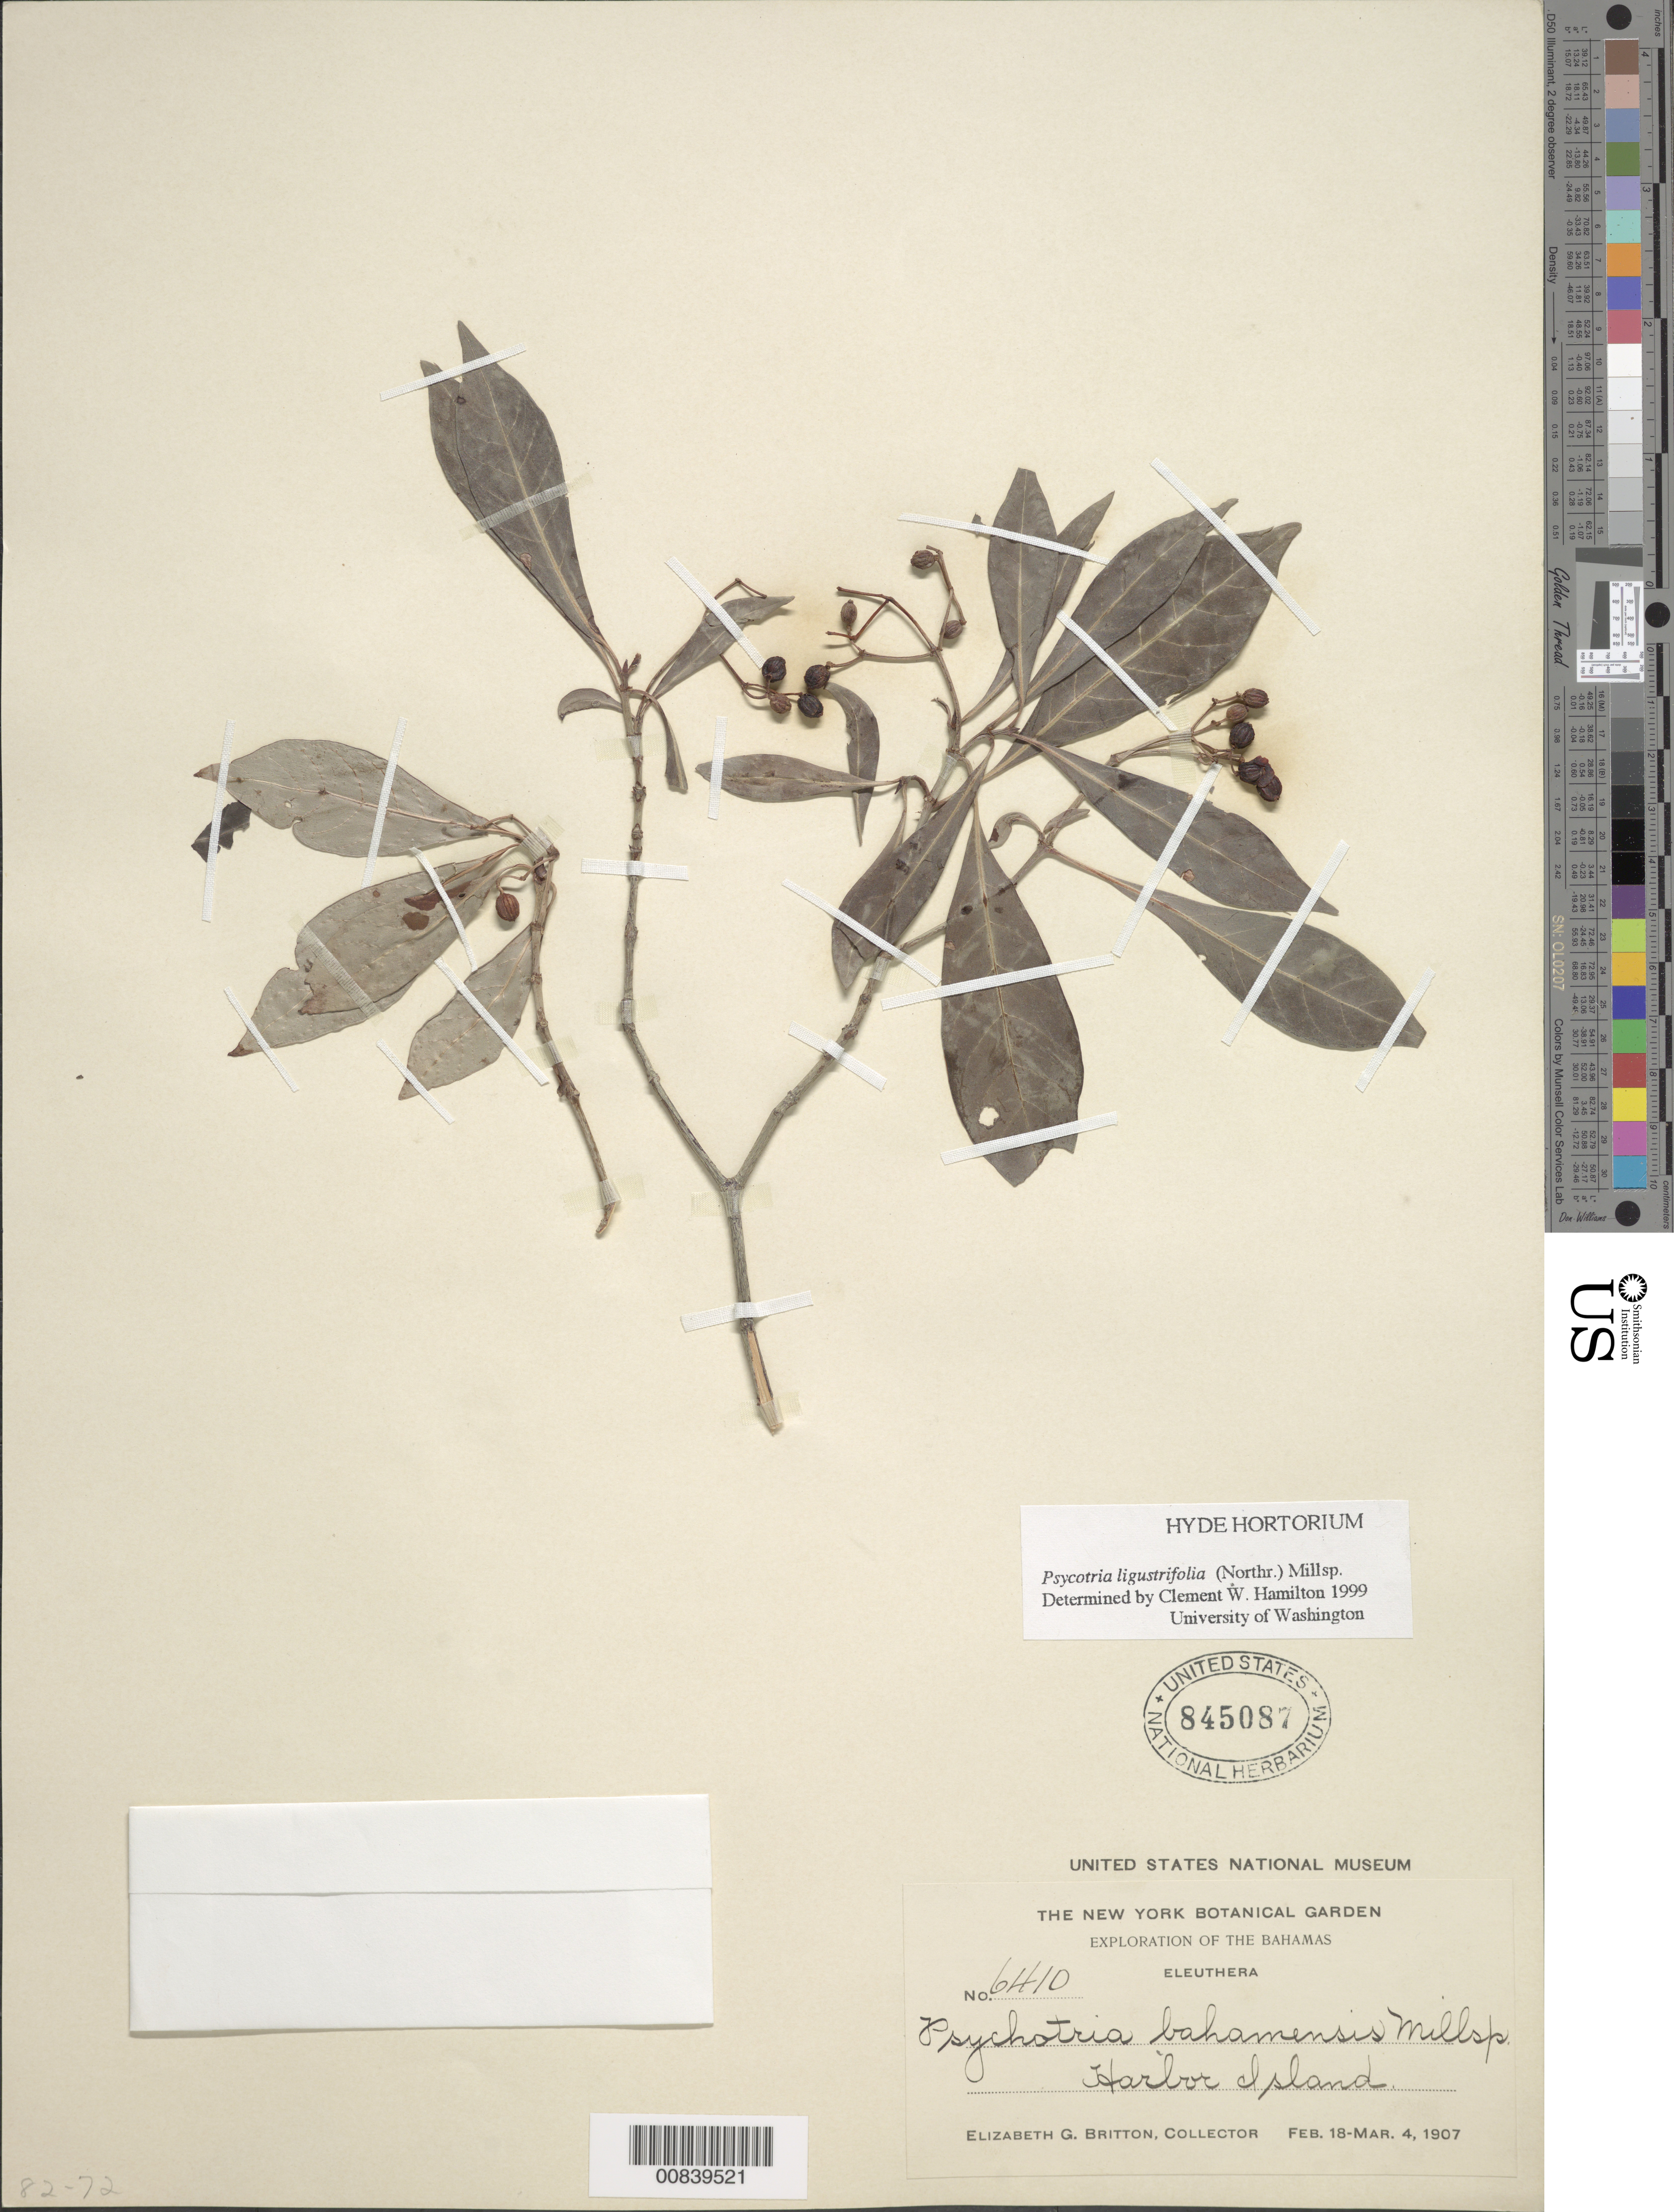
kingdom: Plantae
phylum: Tracheophyta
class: Magnoliopsida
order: Gentianales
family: Rubiaceae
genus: Psychotria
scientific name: Psychotria ligustrifolia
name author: (Northr.) Millsp.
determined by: Hamilton, C. W.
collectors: E. G. Britton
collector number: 6410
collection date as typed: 18 Feb 1907 to 04 Mar 1907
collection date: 1907-02-18/1907-03-04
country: Bahamas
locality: Eleuthera. Harbor Island.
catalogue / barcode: US 845087